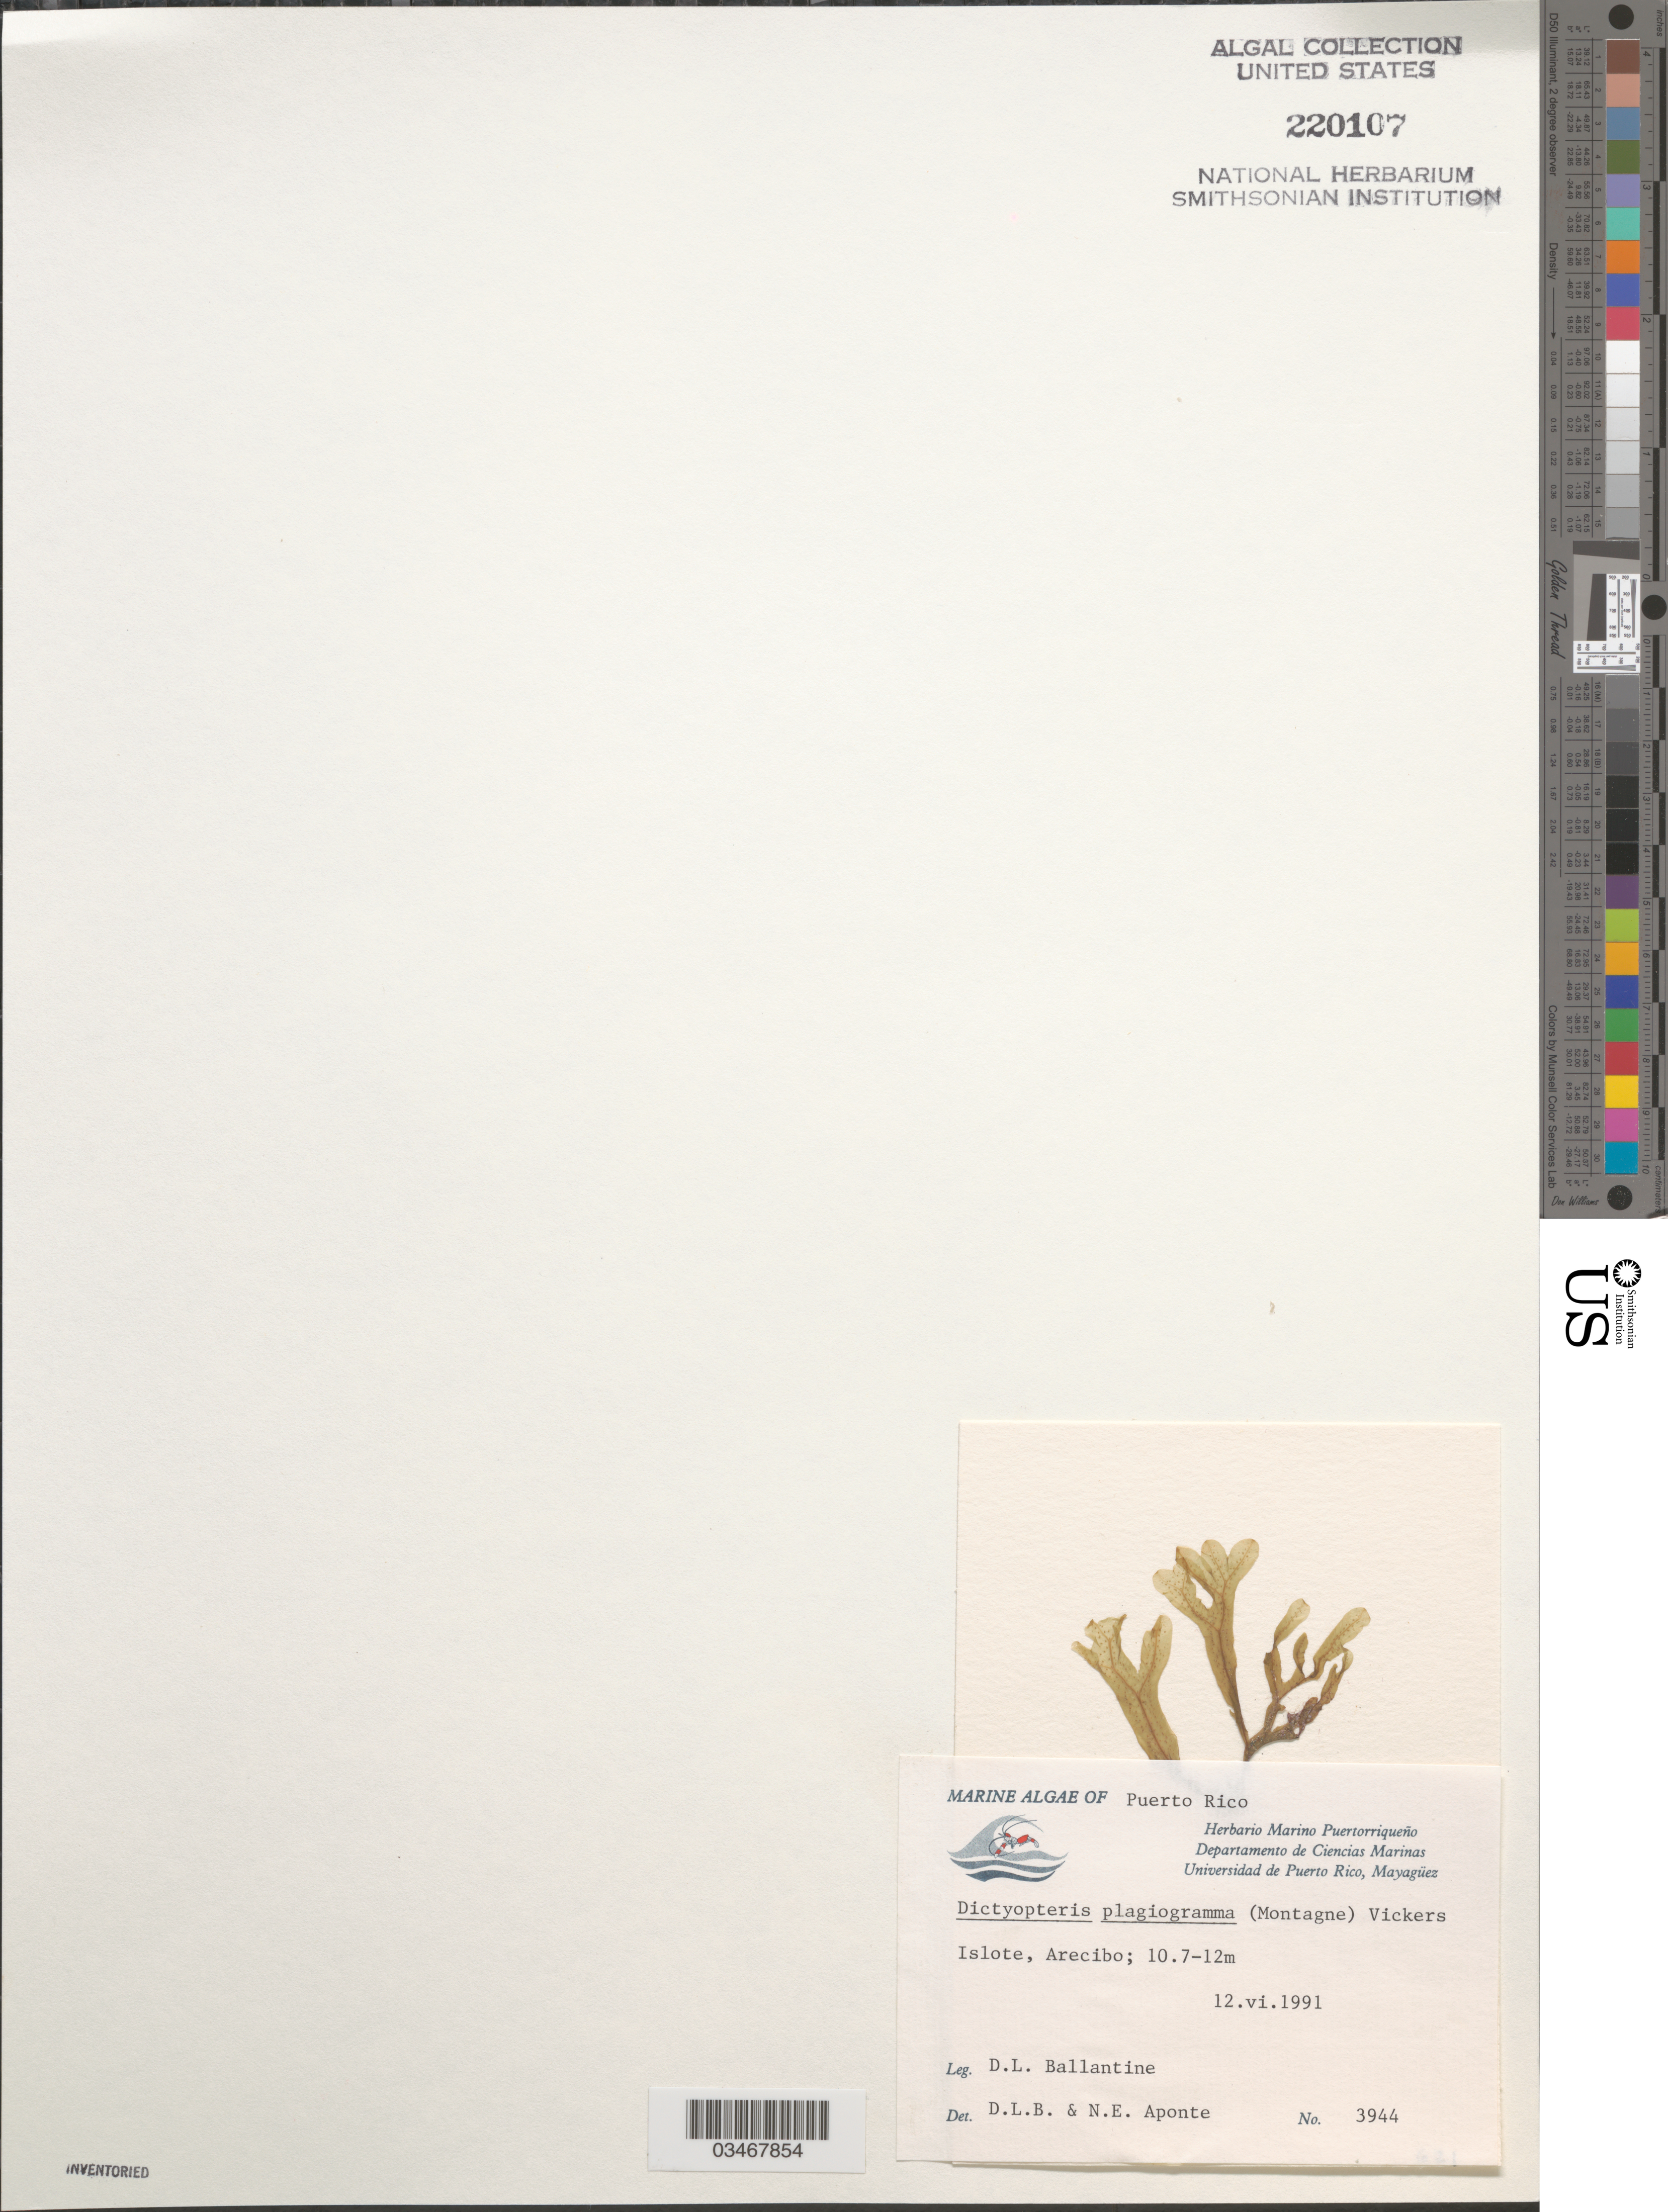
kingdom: Chromista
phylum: Ochrophyta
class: Phaeophyceae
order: Dictyotales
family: Dictyotaceae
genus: Dictyopteris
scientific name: Dictyopteris plagiogramma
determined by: Ballantine, D. L.; Aponte, N. E.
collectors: D.L. Ballantine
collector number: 3944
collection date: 1991-06-12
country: Puerto Rico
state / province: Arecibo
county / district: Islote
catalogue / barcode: US 220107